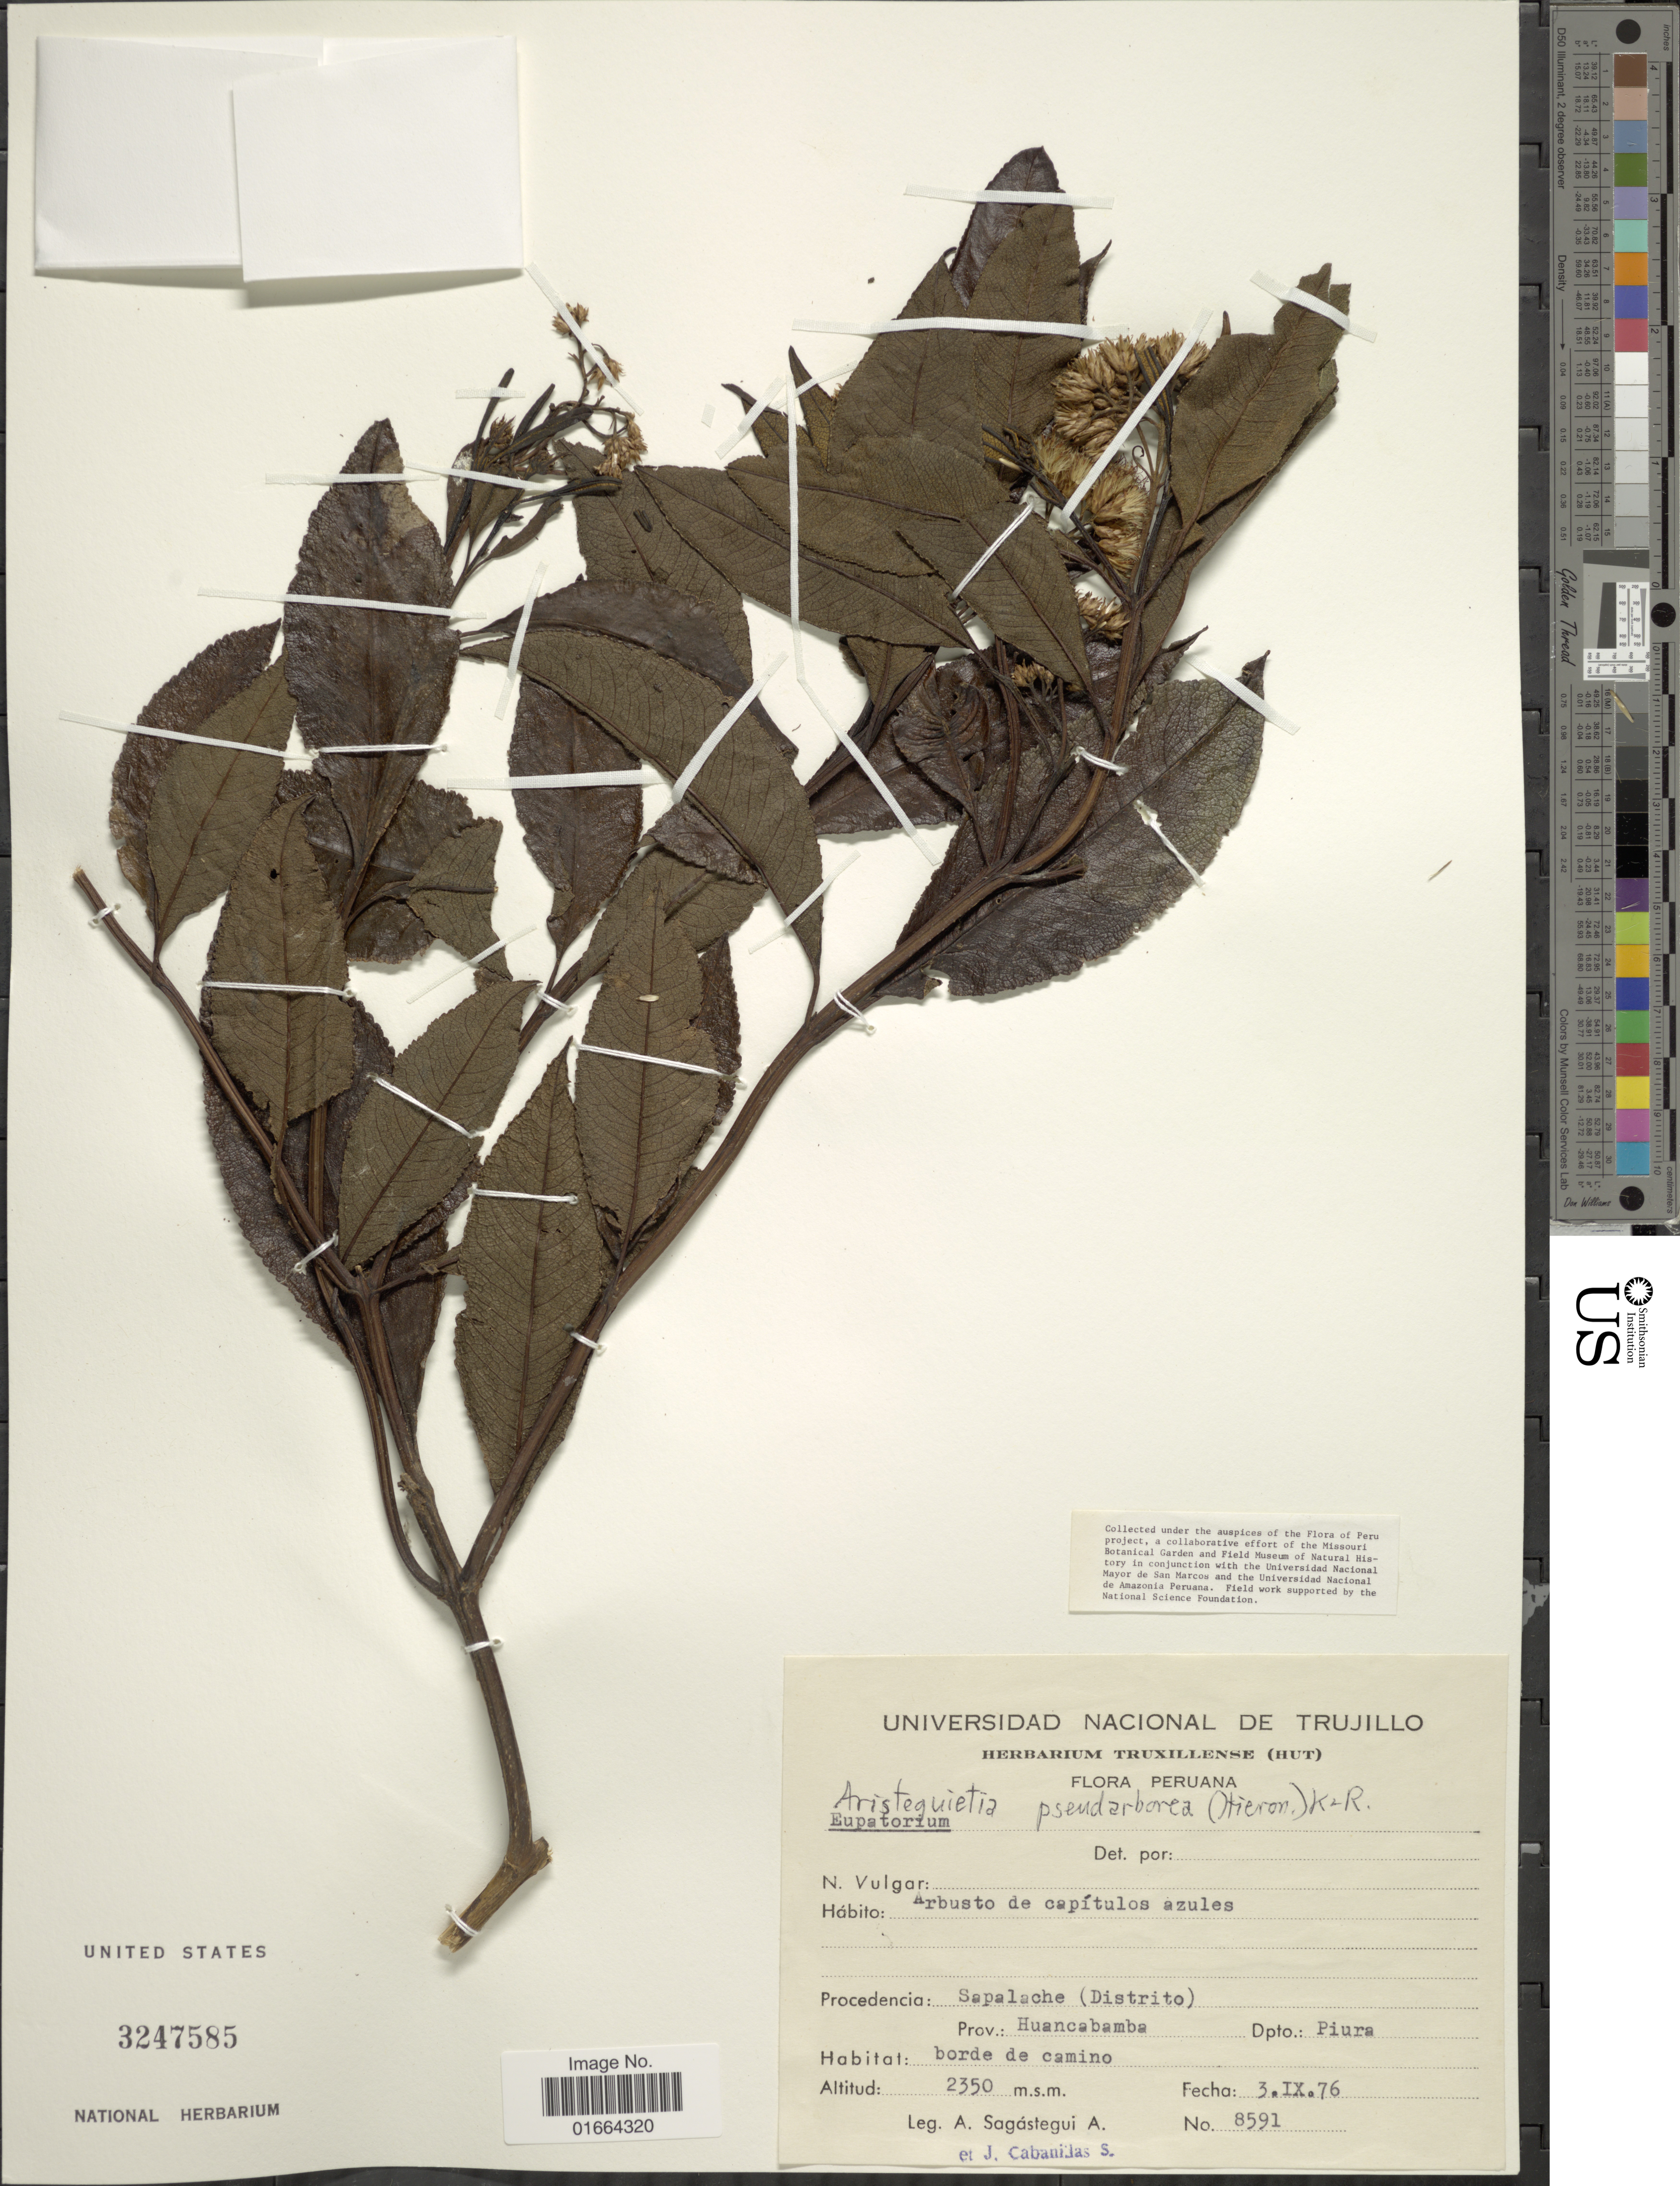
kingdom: Plantae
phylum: Tracheophyta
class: Magnoliopsida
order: Asterales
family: Asteraceae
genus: Aristeguietia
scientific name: Aristeguietia pseudarborea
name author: (Hieron.) R.M. King & H. Rob.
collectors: A. Sagástegui A. & J. Cabanillas S.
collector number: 8591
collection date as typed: Transcribed d/m/y: 3/9/76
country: Peru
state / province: Piura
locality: Sapalache (Distrito). Prov.: Huancabamba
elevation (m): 2350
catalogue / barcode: US 3247585